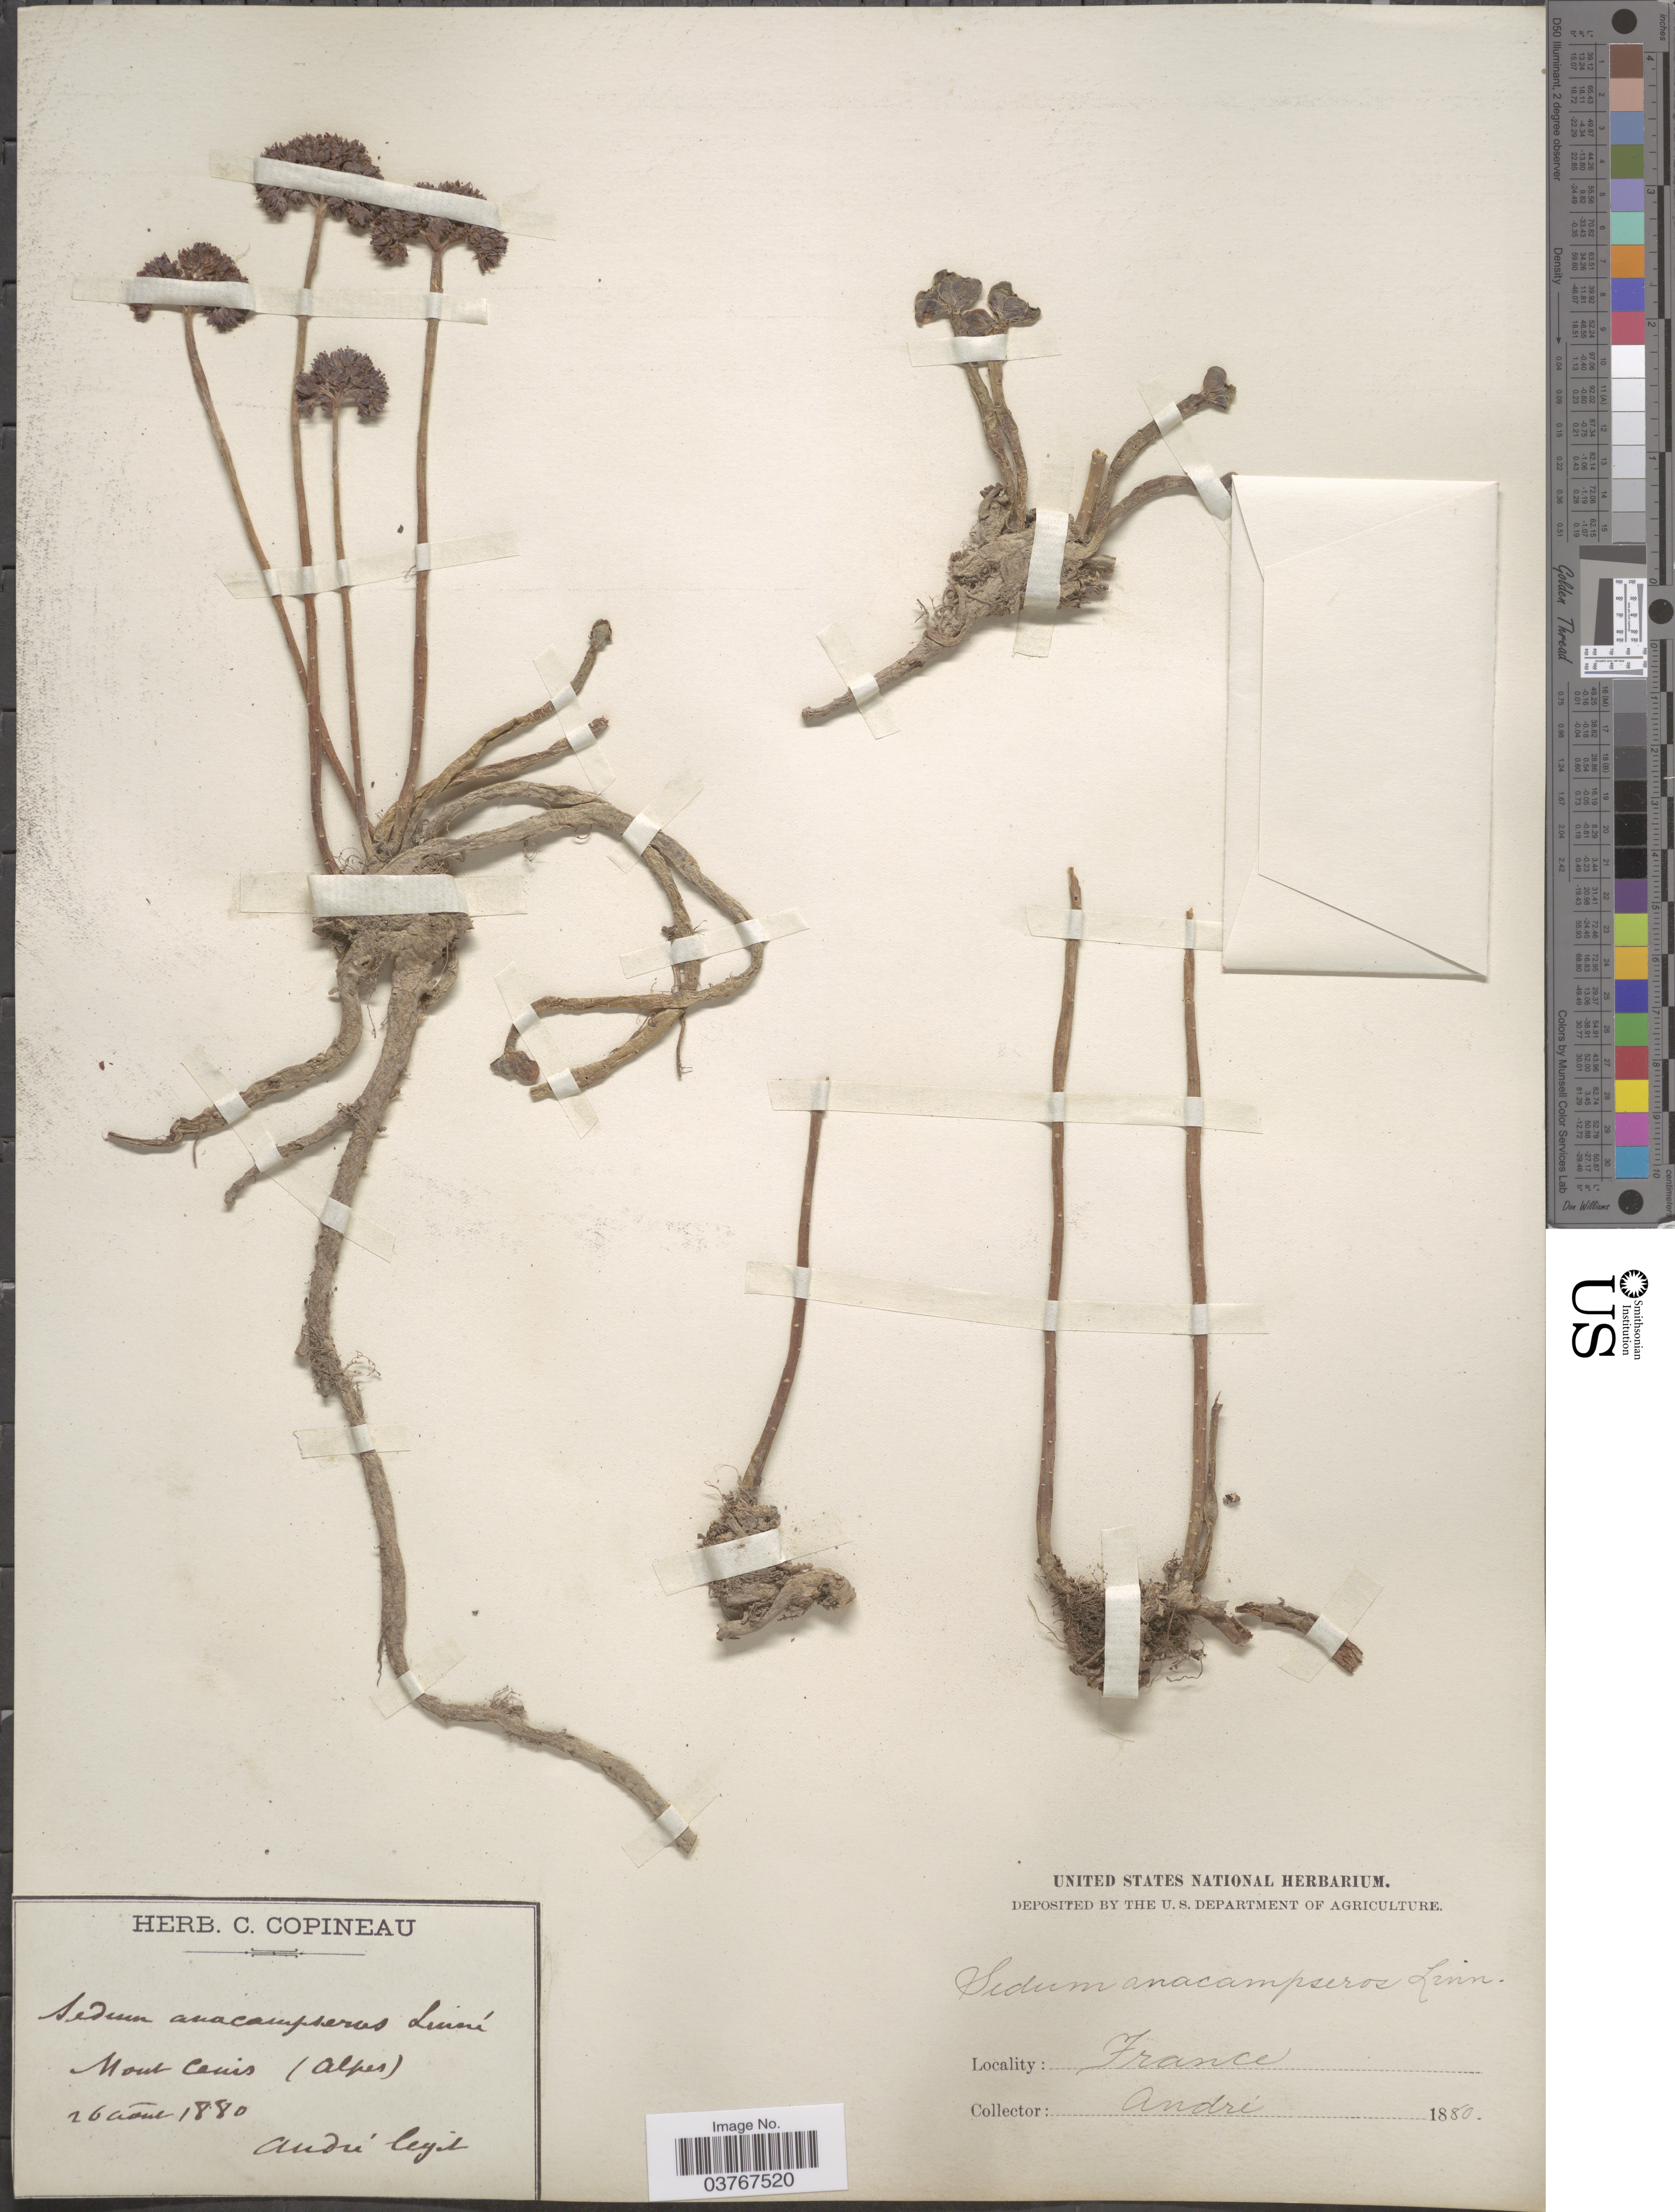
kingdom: Plantae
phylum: Tracheophyta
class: Magnoliopsida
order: Saxifragales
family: Crassulaceae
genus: Hylotelephium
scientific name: Hylotelephium anacampseros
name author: (L.) H. Ohba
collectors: André, --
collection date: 1880-08-26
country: France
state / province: Provence-Alpes-Côte d'Azur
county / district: Alpes-Maritimes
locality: Mont Cenis (Alpes).